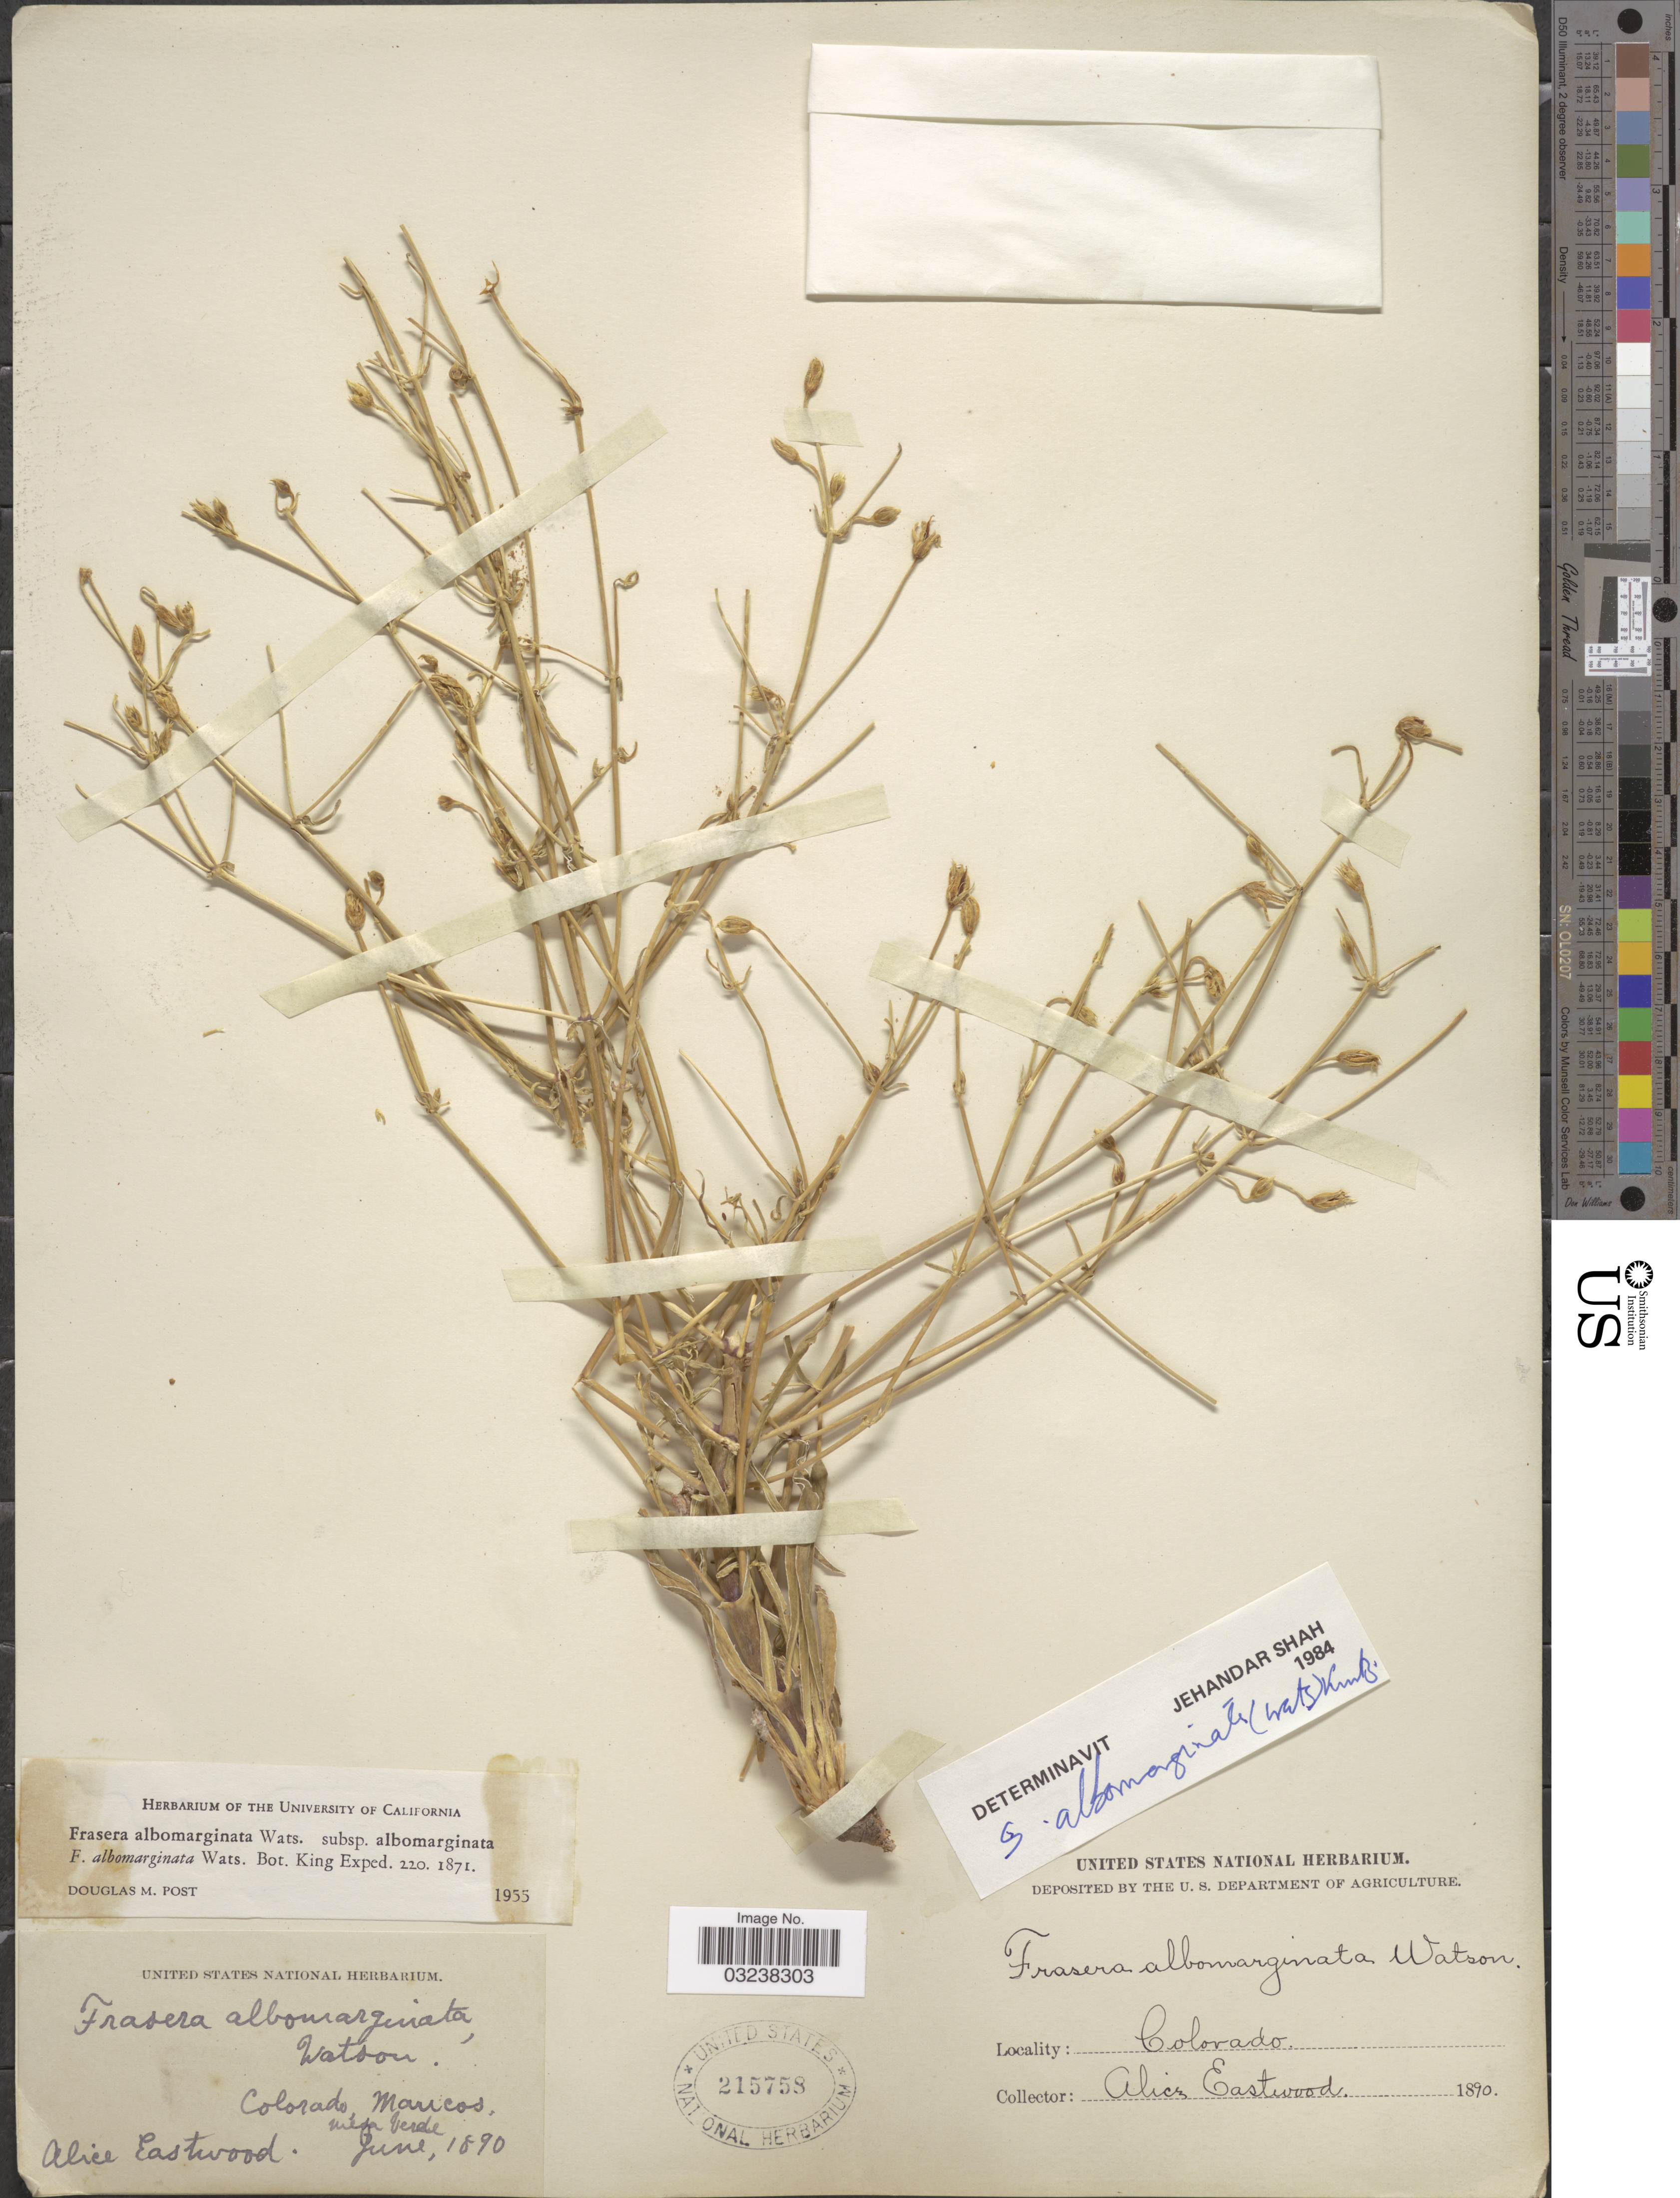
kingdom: Plantae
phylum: Tracheophyta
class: Magnoliopsida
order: Gentianales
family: Gentianaceae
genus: Swertia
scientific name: Swertia albomarginata subsp. albomarginata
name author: (S. Watson) Kuntze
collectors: A. Eastwood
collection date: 1890-06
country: United States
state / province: Colorado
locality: Maricos, Mesa Verde.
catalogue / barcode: US 215758